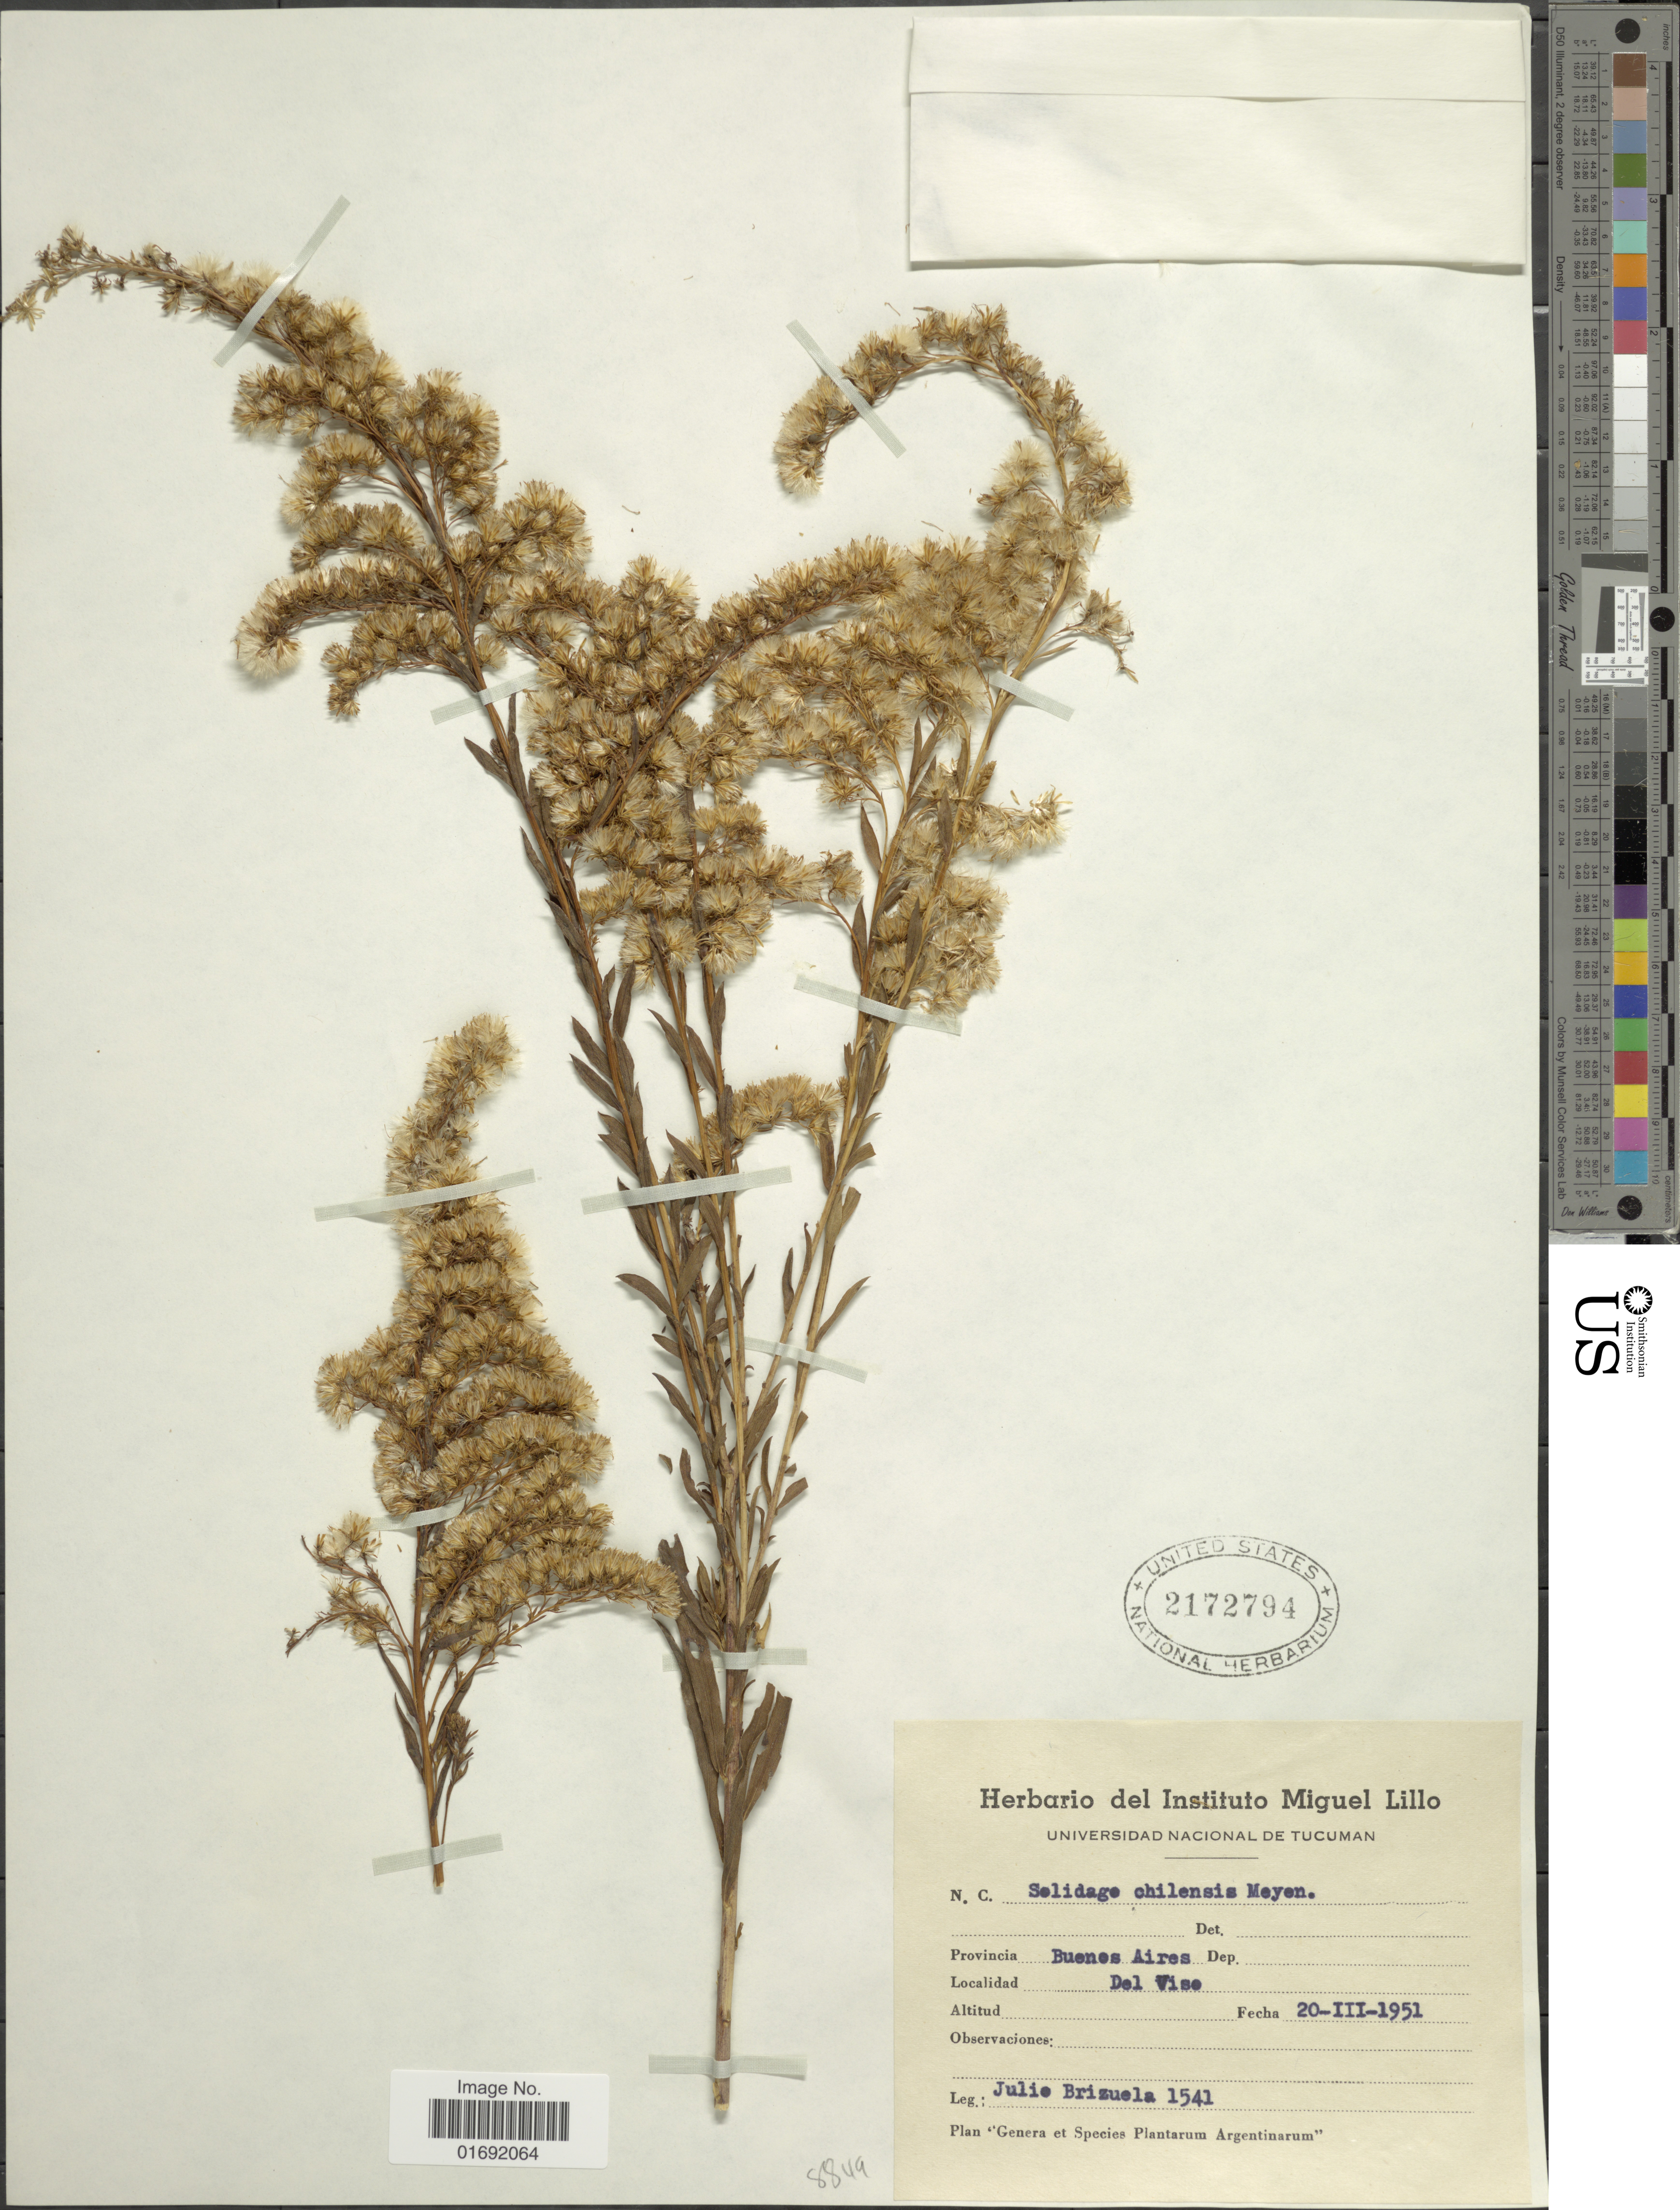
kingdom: Plantae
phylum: Tracheophyta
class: Magnoliopsida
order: Asterales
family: Asteraceae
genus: Solidago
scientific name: Solidago chilensis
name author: Meyen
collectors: J. Brizuela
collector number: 1541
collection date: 1951-03-20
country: Argentina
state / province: Buenos Aires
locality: Del Viso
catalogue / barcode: US 2172794